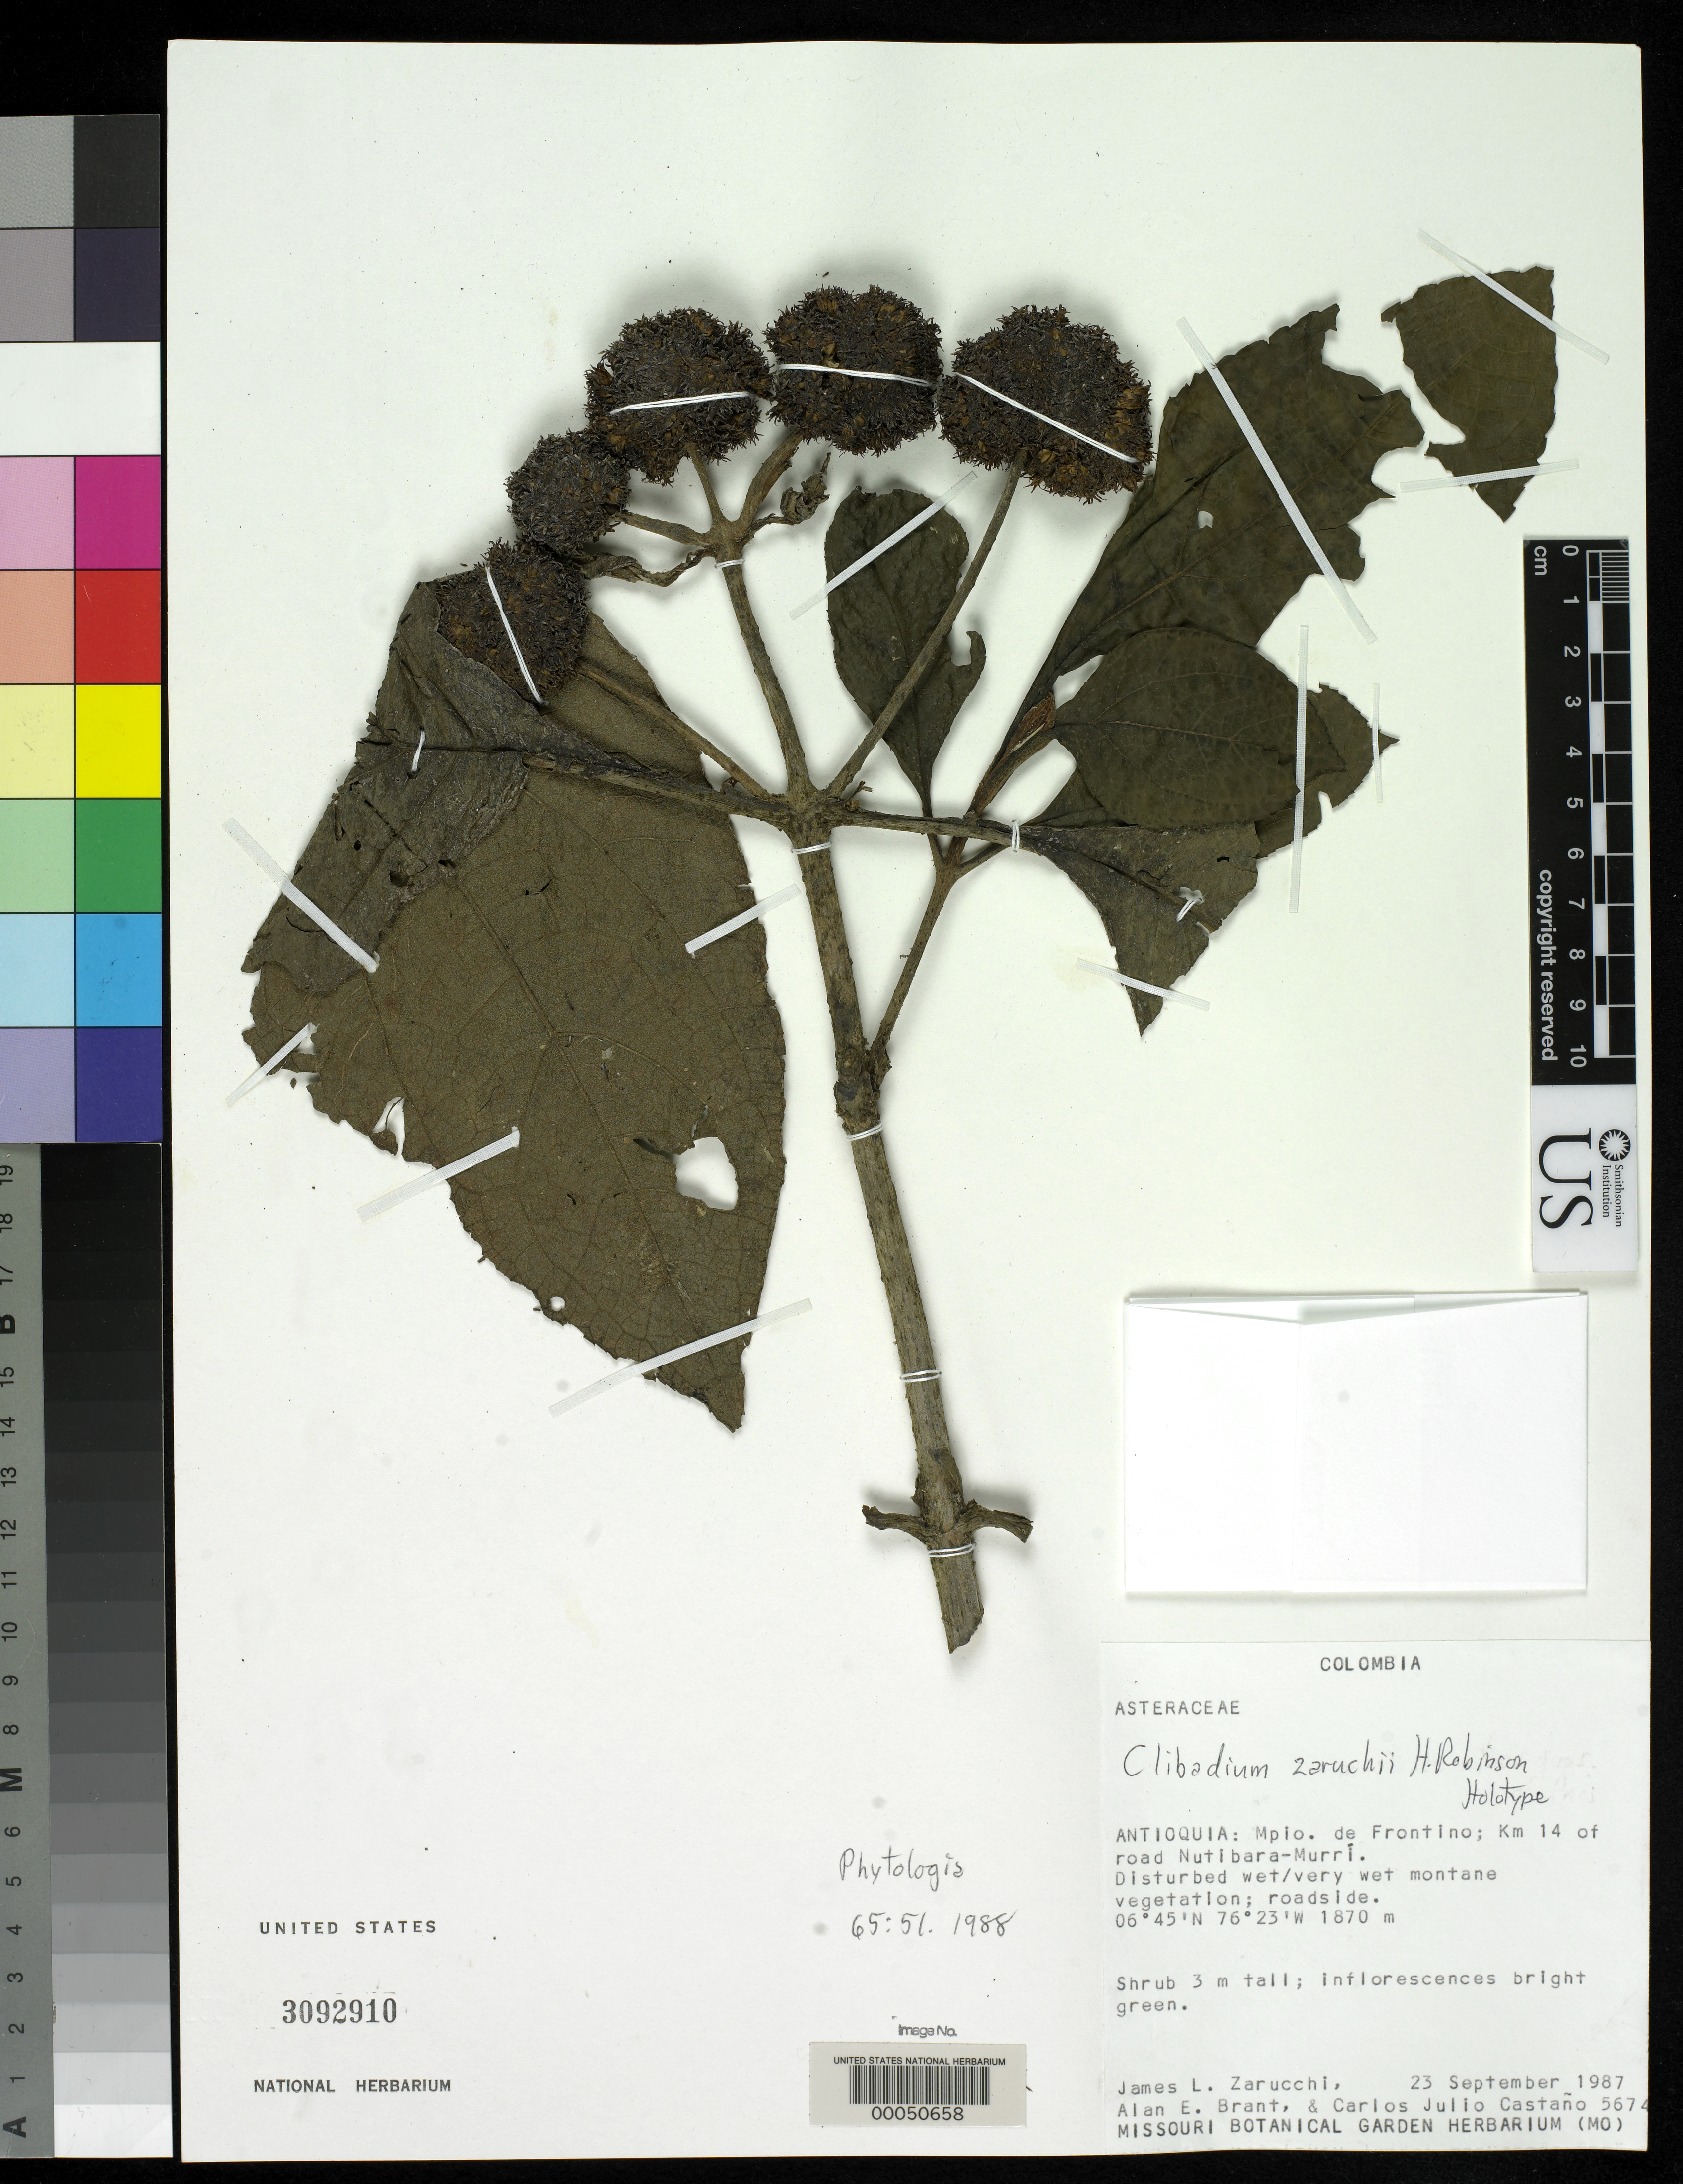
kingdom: Plantae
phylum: Tracheophyta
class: Magnoliopsida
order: Asterales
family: Asteraceae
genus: Clibadium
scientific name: Clibadium zarucchii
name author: H. Rob.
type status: Holotype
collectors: J. L. Zarucchi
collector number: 5674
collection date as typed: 23 Sep 1987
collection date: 1987-09-23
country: Colombia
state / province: Antioquia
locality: Mun. de Frontino, km 14 of road Nutibara-Murri.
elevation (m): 1870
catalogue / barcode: US 3092910